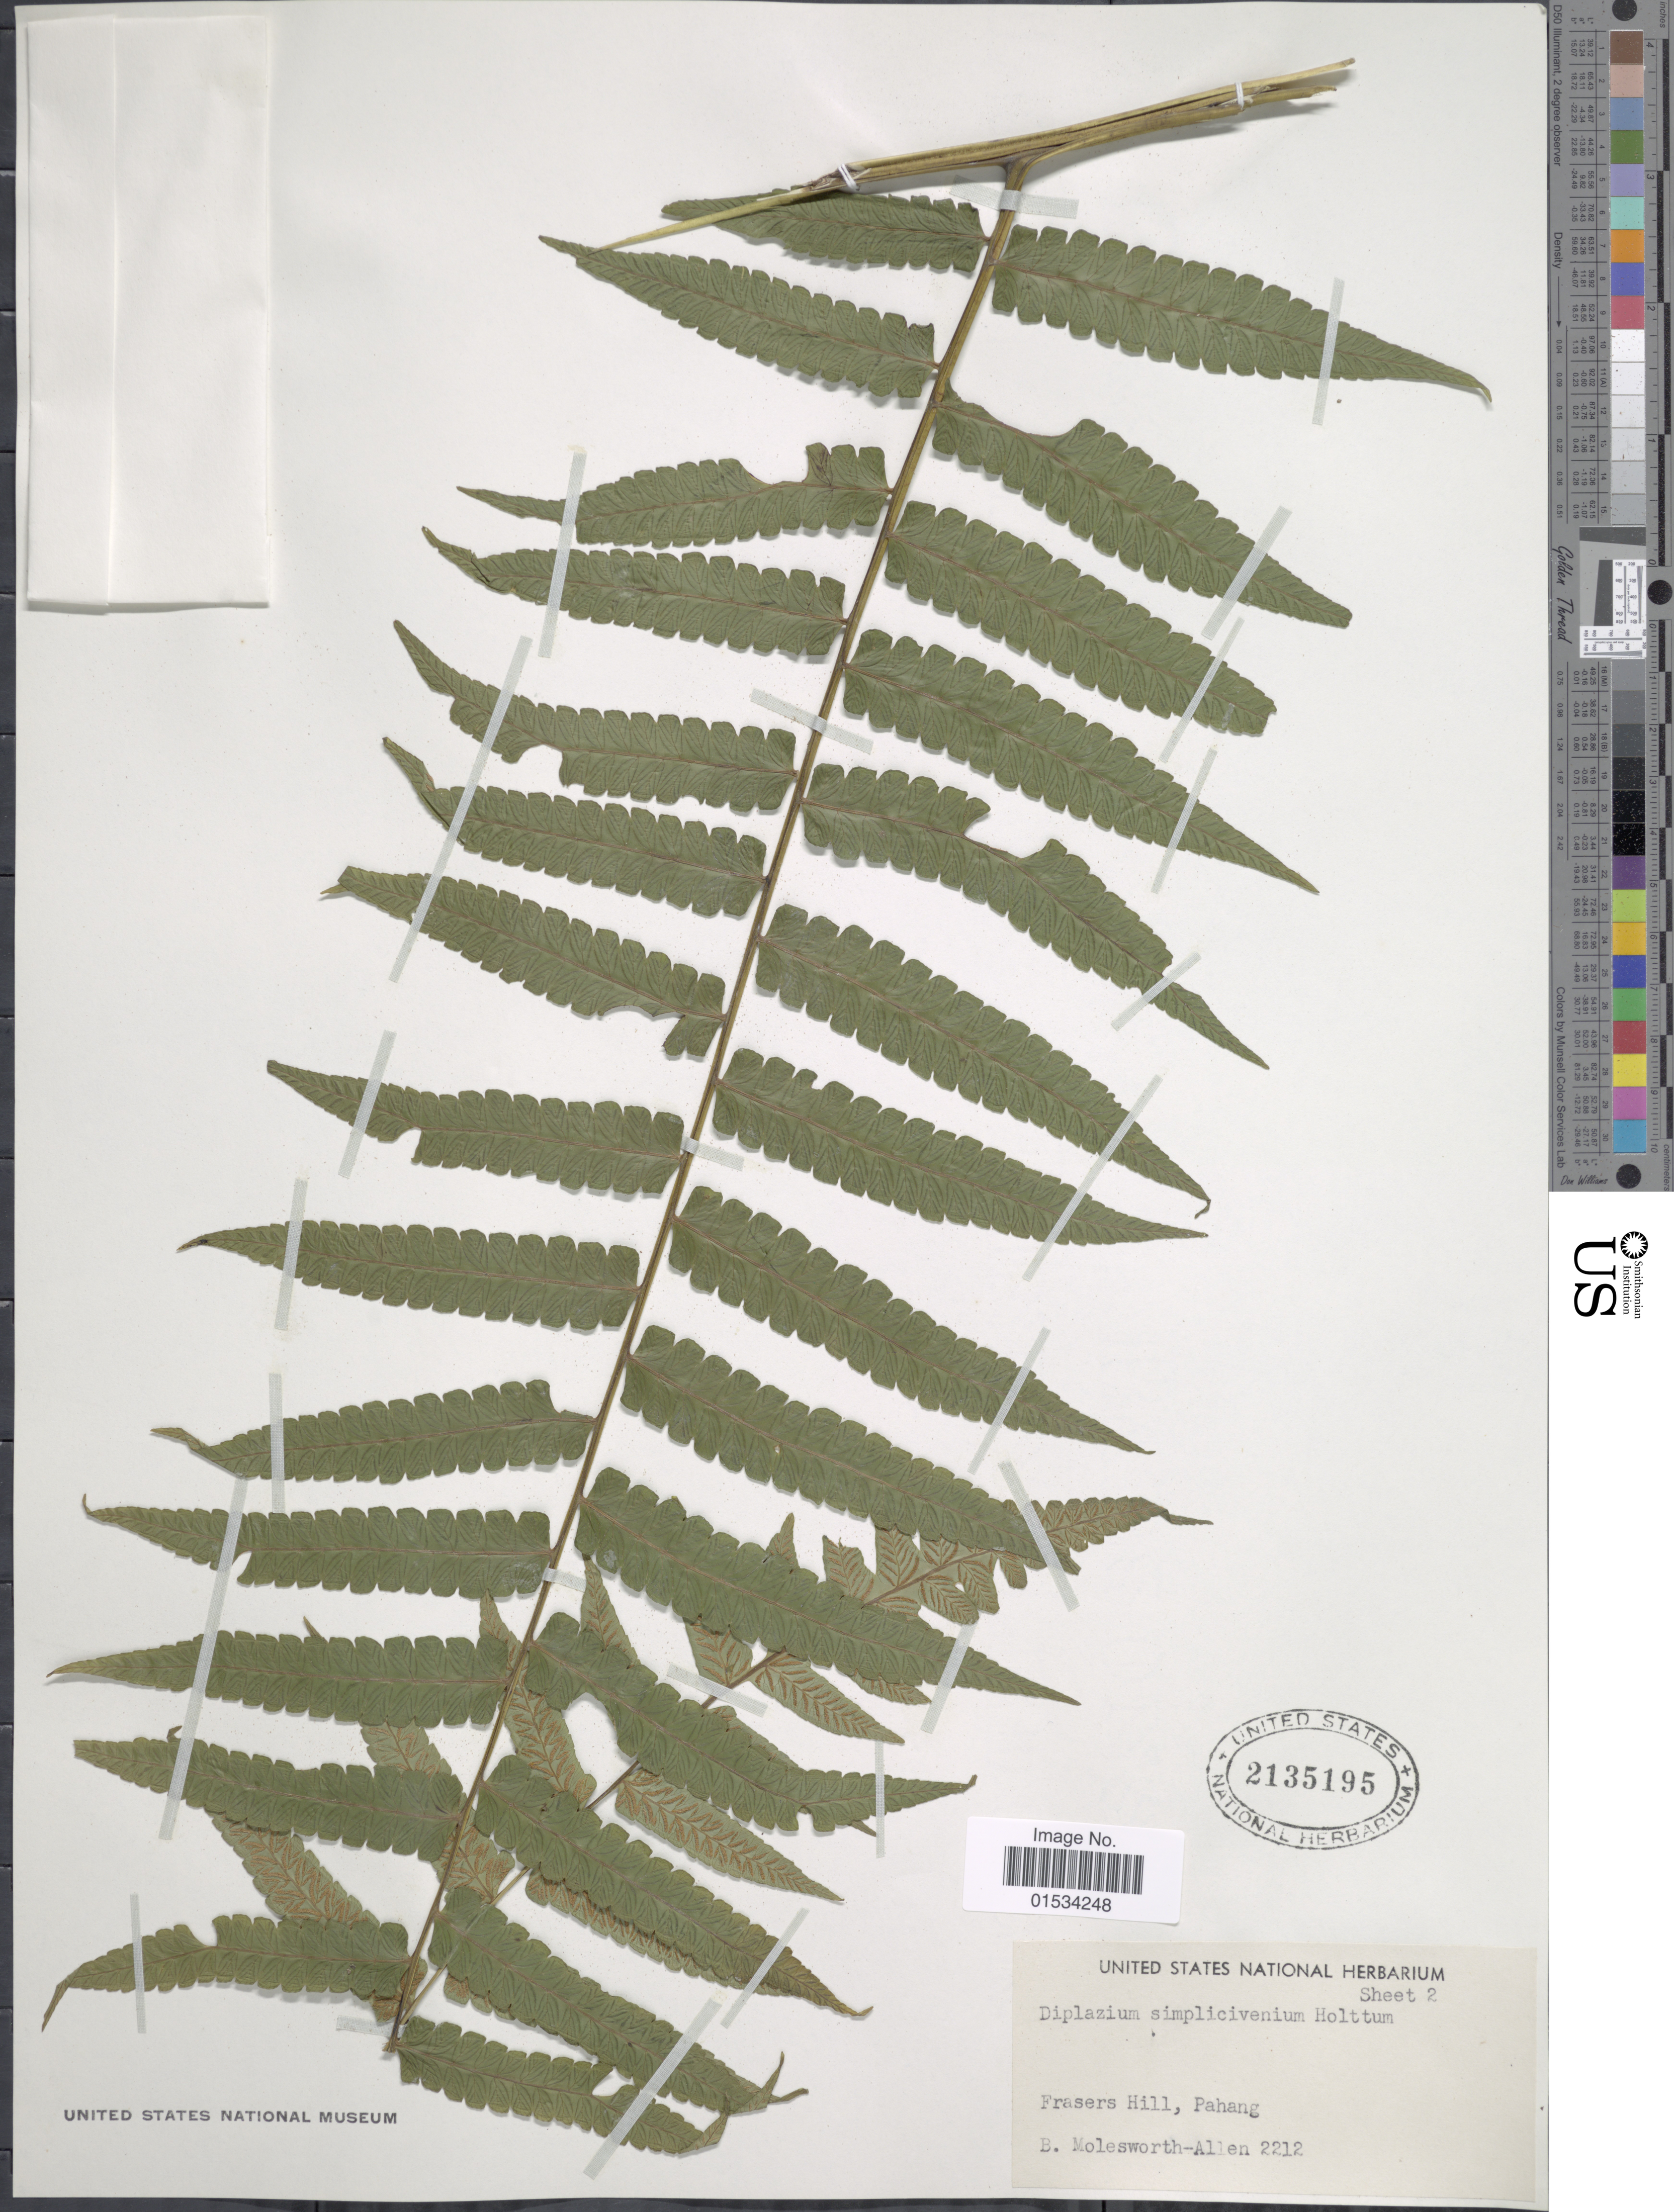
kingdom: Plantae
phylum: Tracheophyta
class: Polypodiopsida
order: Polypodiales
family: Athyriaceae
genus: Diplazium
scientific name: Diplazium simplicivenium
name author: Holttum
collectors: B. E. G. Molesworth-Allen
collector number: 2212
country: Malaysia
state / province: Pahang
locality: Frasers Hill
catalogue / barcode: US 2135195